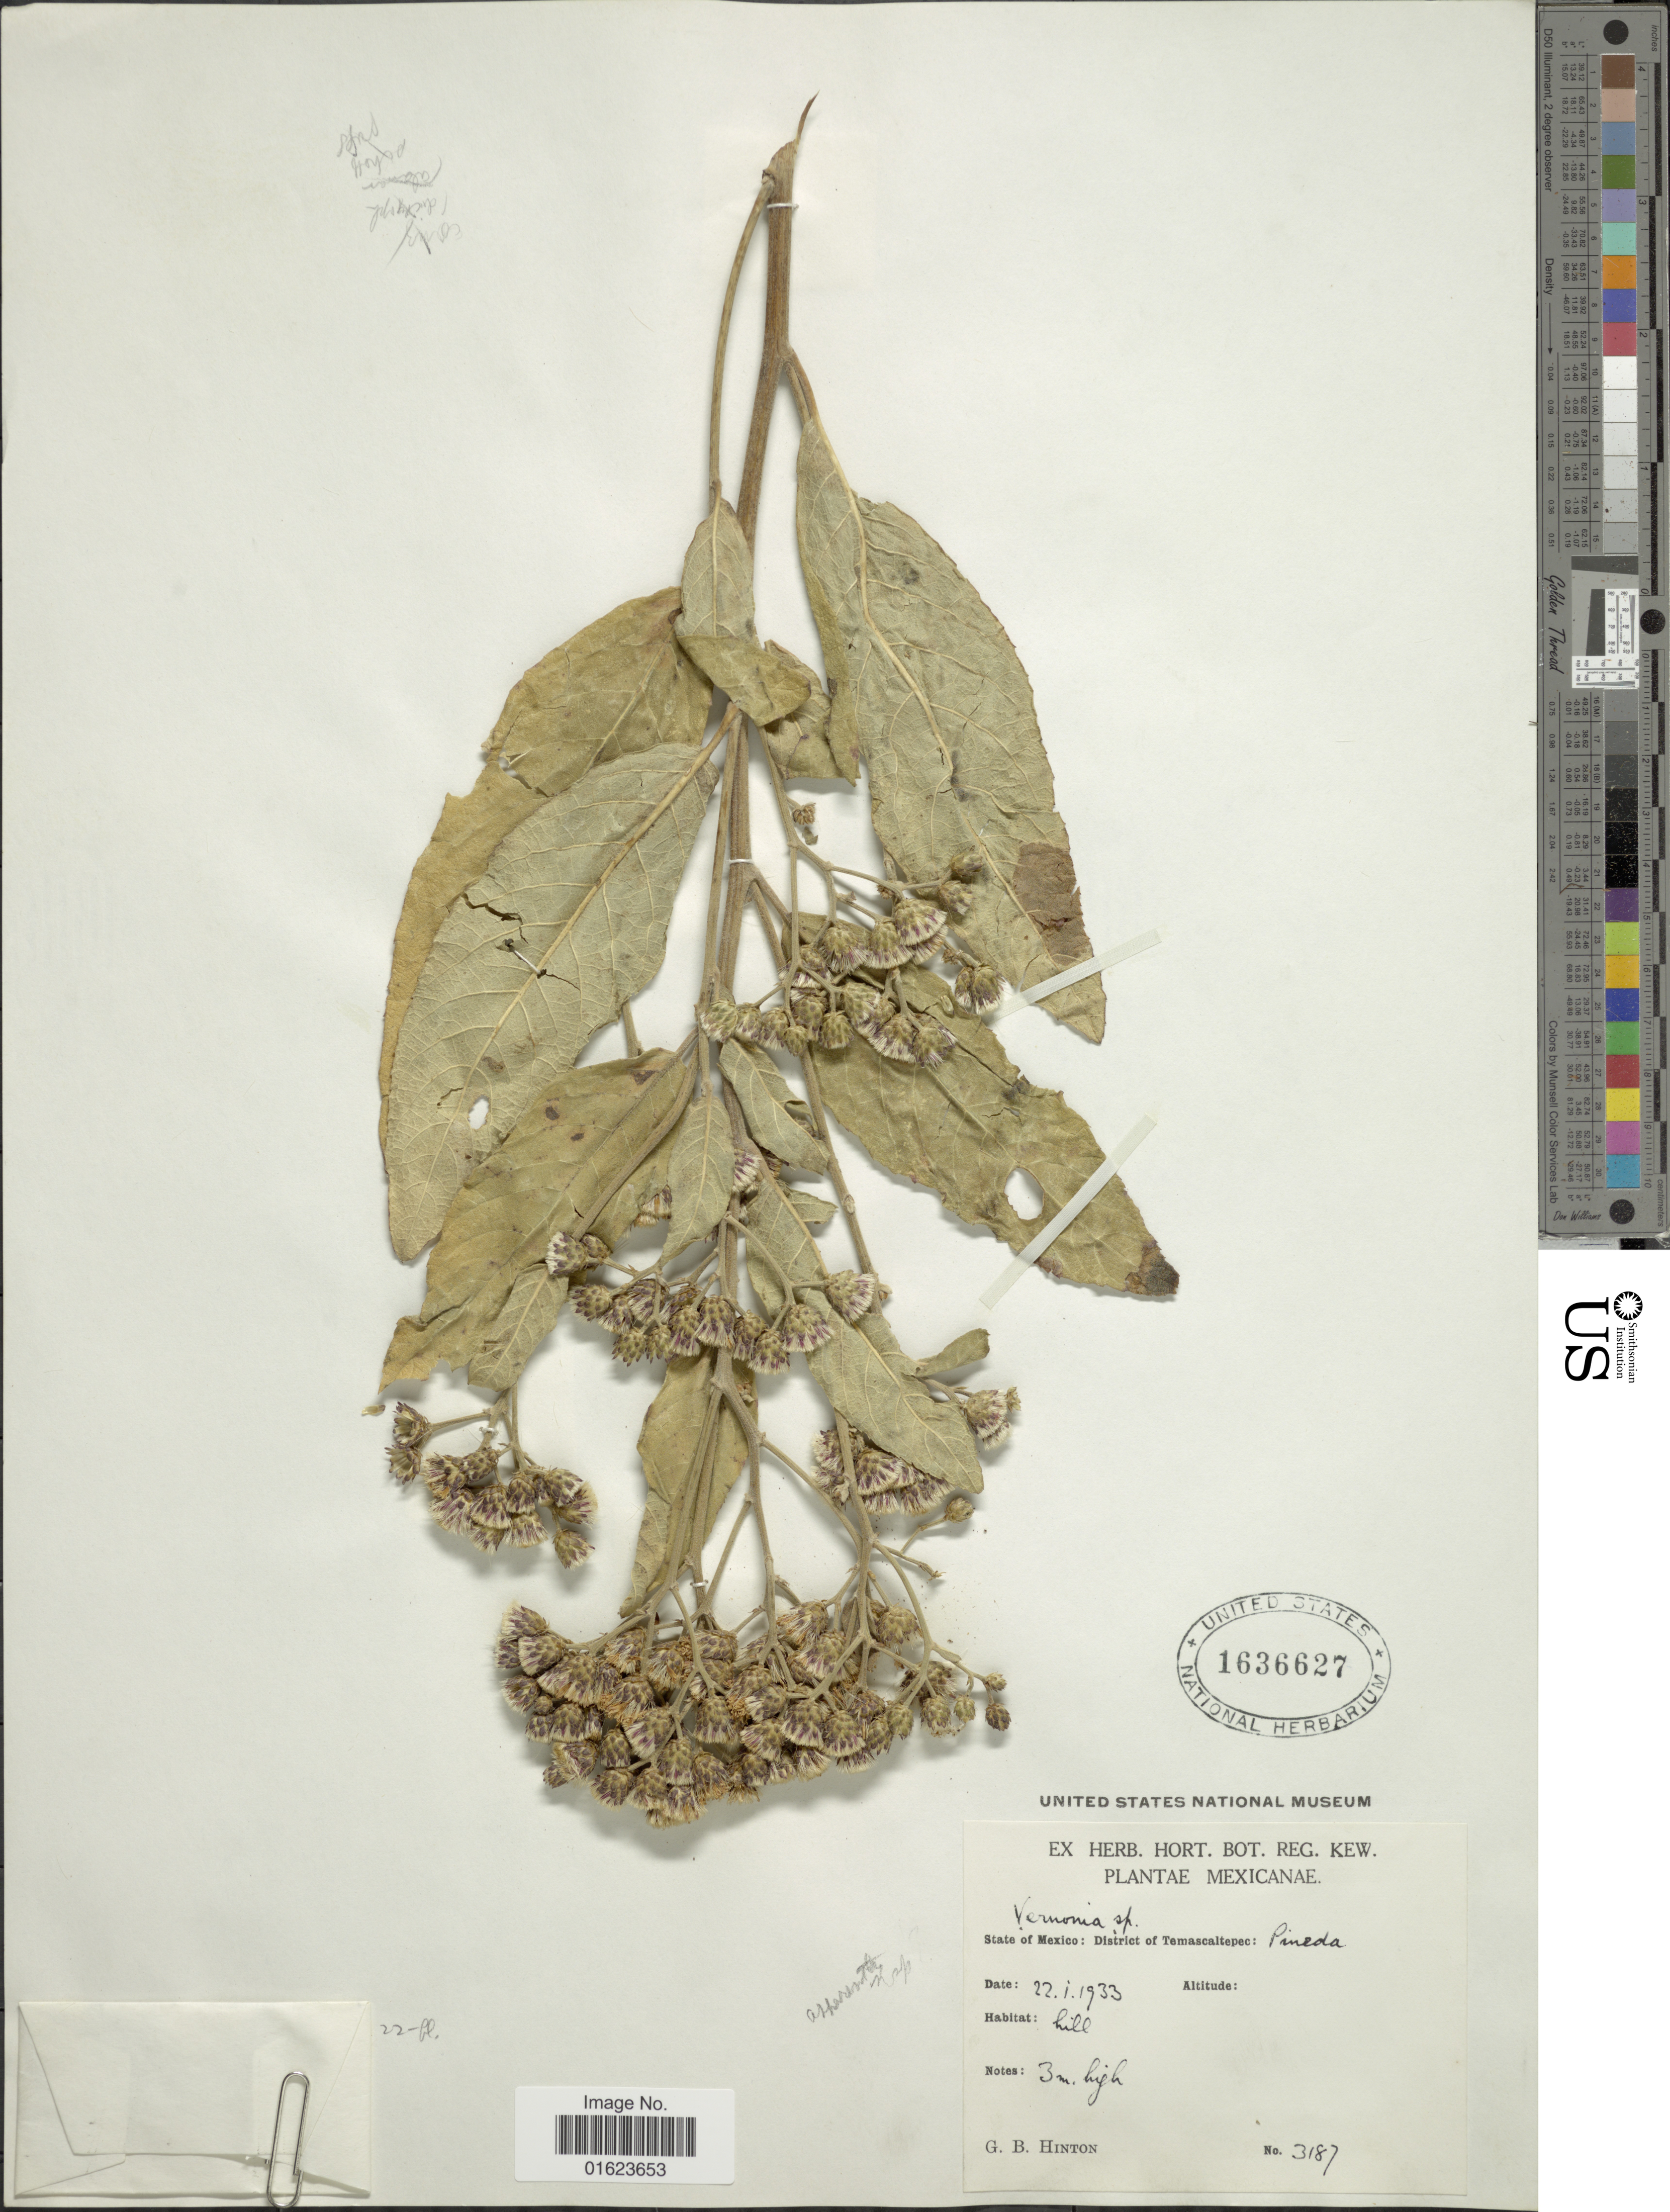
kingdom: Plantae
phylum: Tracheophyta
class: Magnoliopsida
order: Asterales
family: Asteraceae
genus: Vernonanthura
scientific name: Vernonanthura cordata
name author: (Kunth) H. Rob.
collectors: G. B. Hinton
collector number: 3187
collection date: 1933-01-22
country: Mexico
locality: State of Mexico: District of Temascaltepec: Pineda.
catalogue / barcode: US 1636627